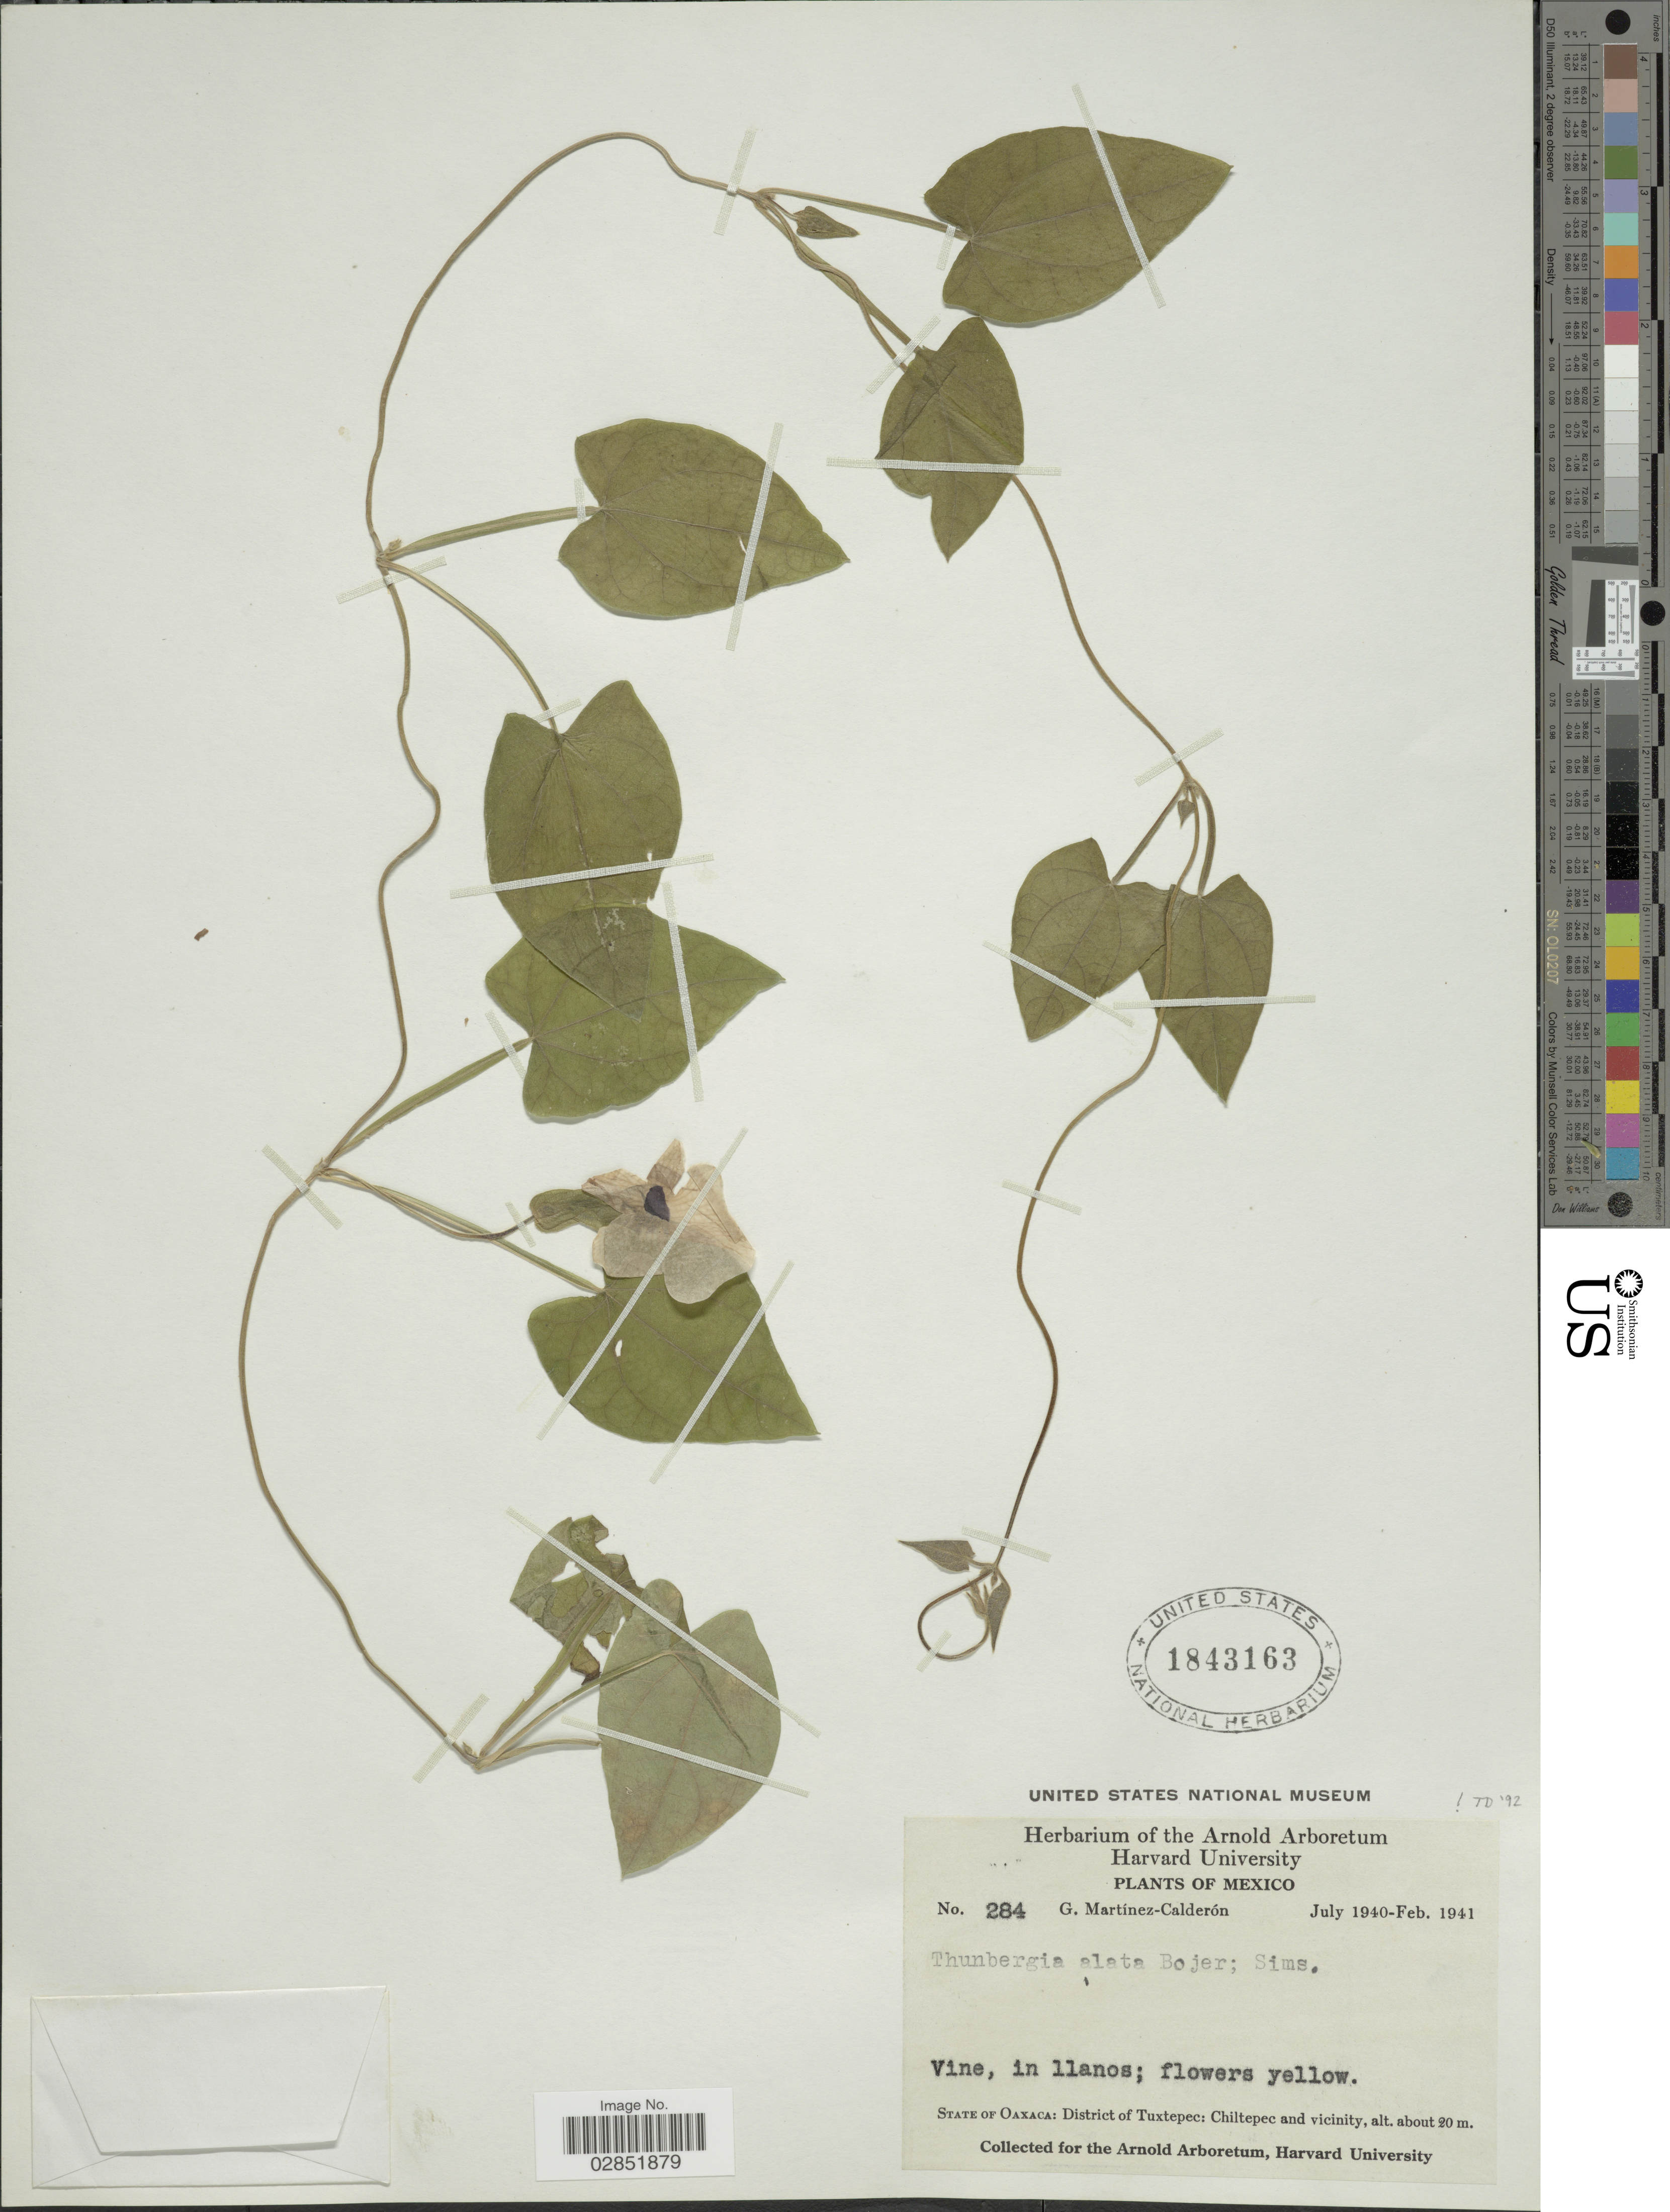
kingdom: Plantae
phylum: Tracheophyta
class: Magnoliopsida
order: Lamiales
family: Acanthaceae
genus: Thunbergia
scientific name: Thunbergia alata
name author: Bojer ex Sims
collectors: G. Martínez Calderón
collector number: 284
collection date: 1940-07/1941-02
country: Mexico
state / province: Oaxaca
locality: District of Tuxtepec: Chiltepec and vicinity.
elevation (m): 20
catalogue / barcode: US 1843163